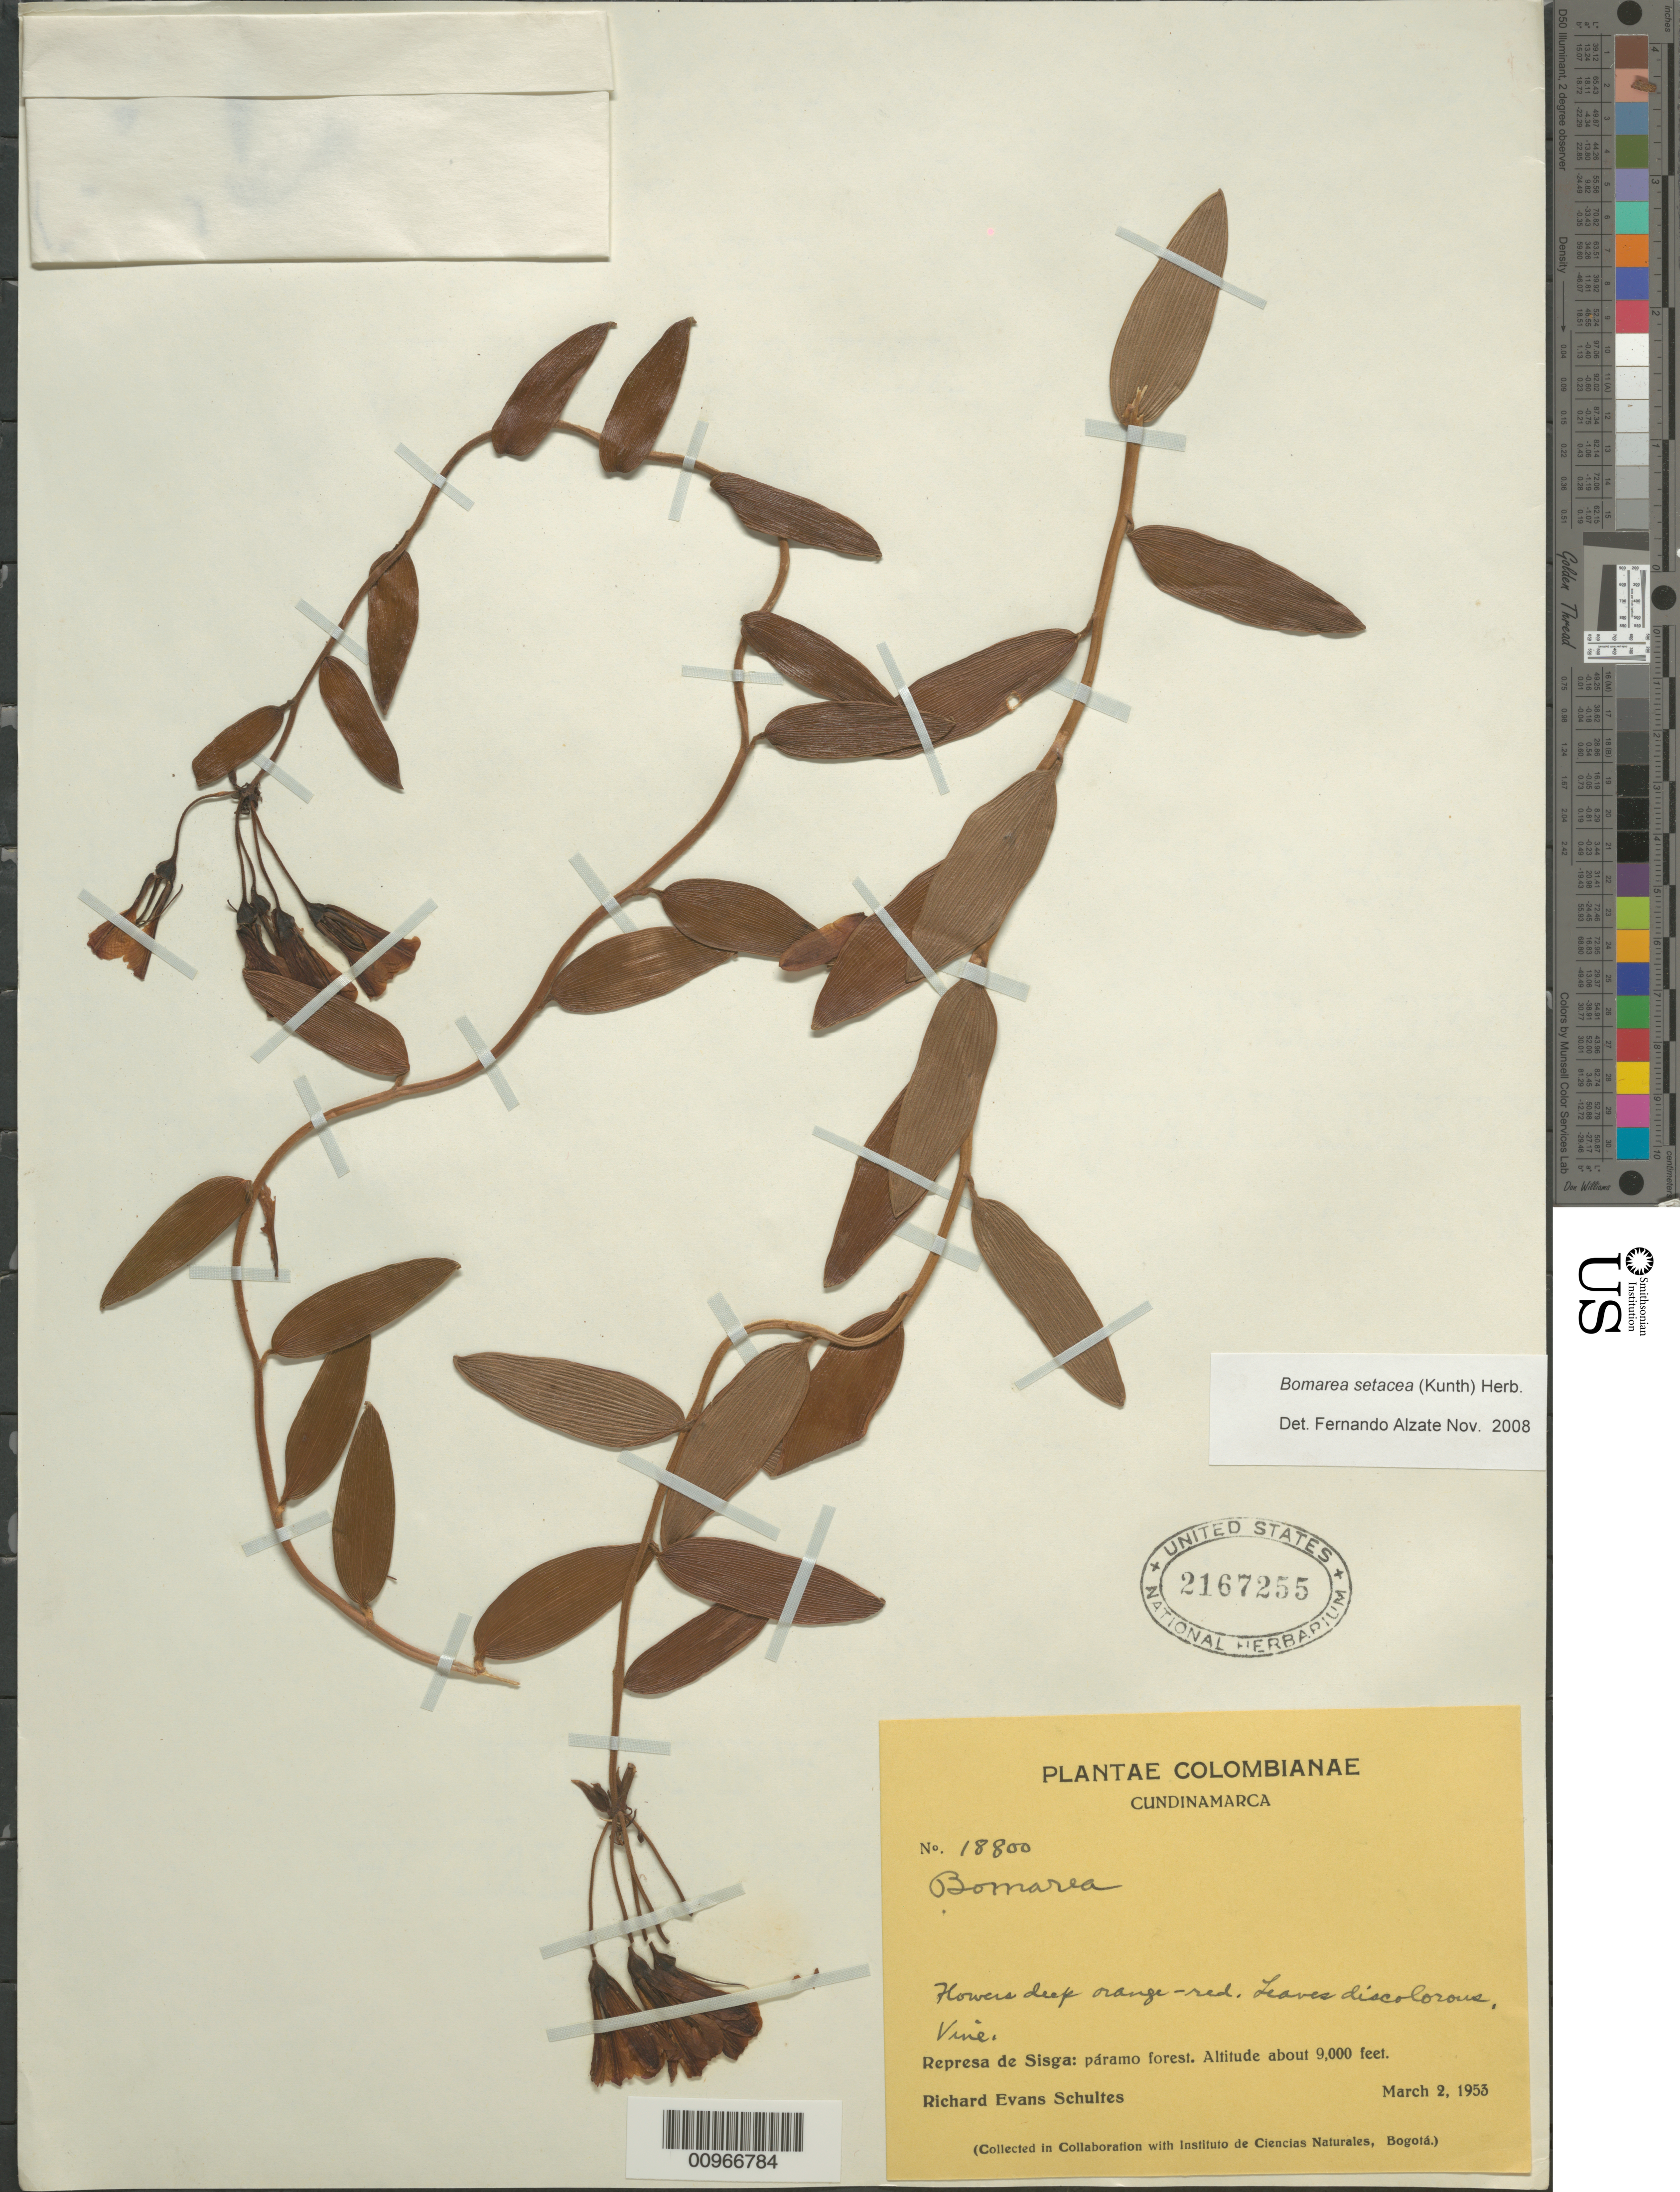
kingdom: Plantae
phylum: Tracheophyta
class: Liliopsida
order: Liliales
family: Alstroemeriaceae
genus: Bomarea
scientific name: Bomarea setacea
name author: (Ruiz & Pav.) Herb.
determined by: Alzate Guarin, Fernando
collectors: R. E. Schultes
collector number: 18800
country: Colombia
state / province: Cundinamarca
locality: Represa de Sisga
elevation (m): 2743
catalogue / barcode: US 2167255